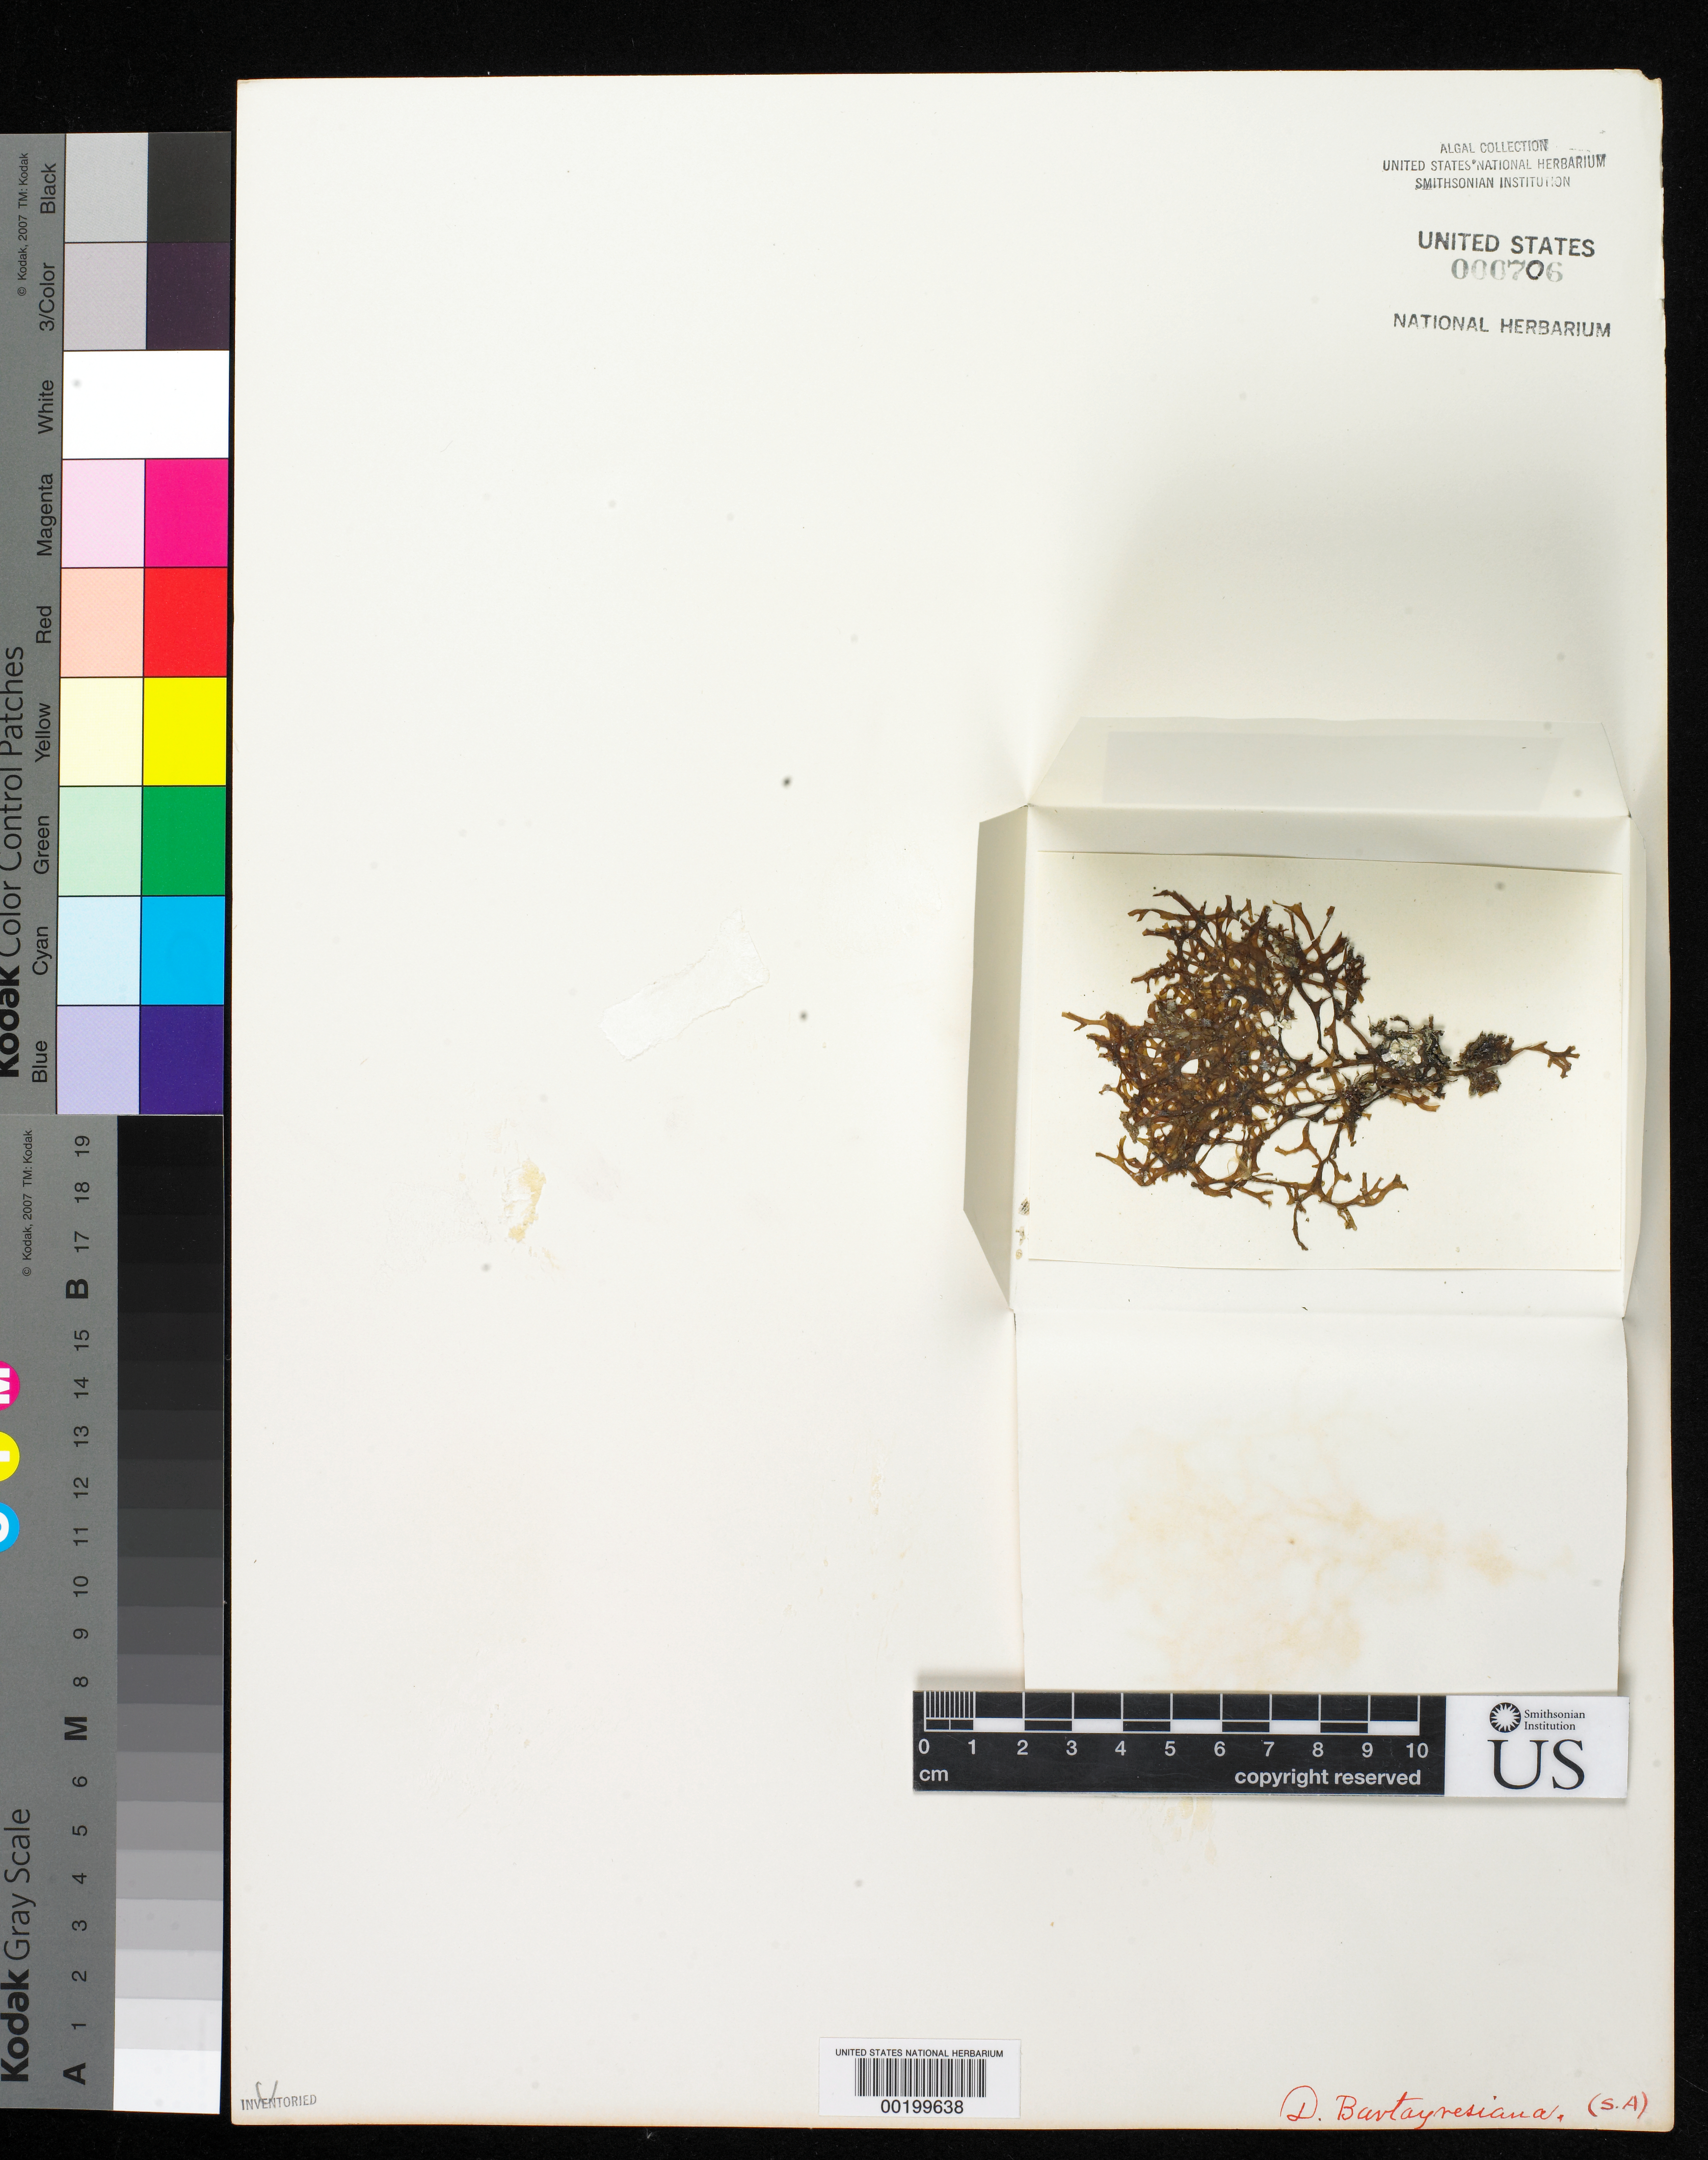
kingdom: Chromista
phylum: Ochrophyta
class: Phaeophyceae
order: Dictyotales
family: Dictyotaceae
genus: Dictyota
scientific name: Dictyota bartayresiana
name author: J.V.Lamouroux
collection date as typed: Nov 1838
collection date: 1838-11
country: Brazil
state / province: Rio de Janeiro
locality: Rio de Janeiro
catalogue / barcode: US 706